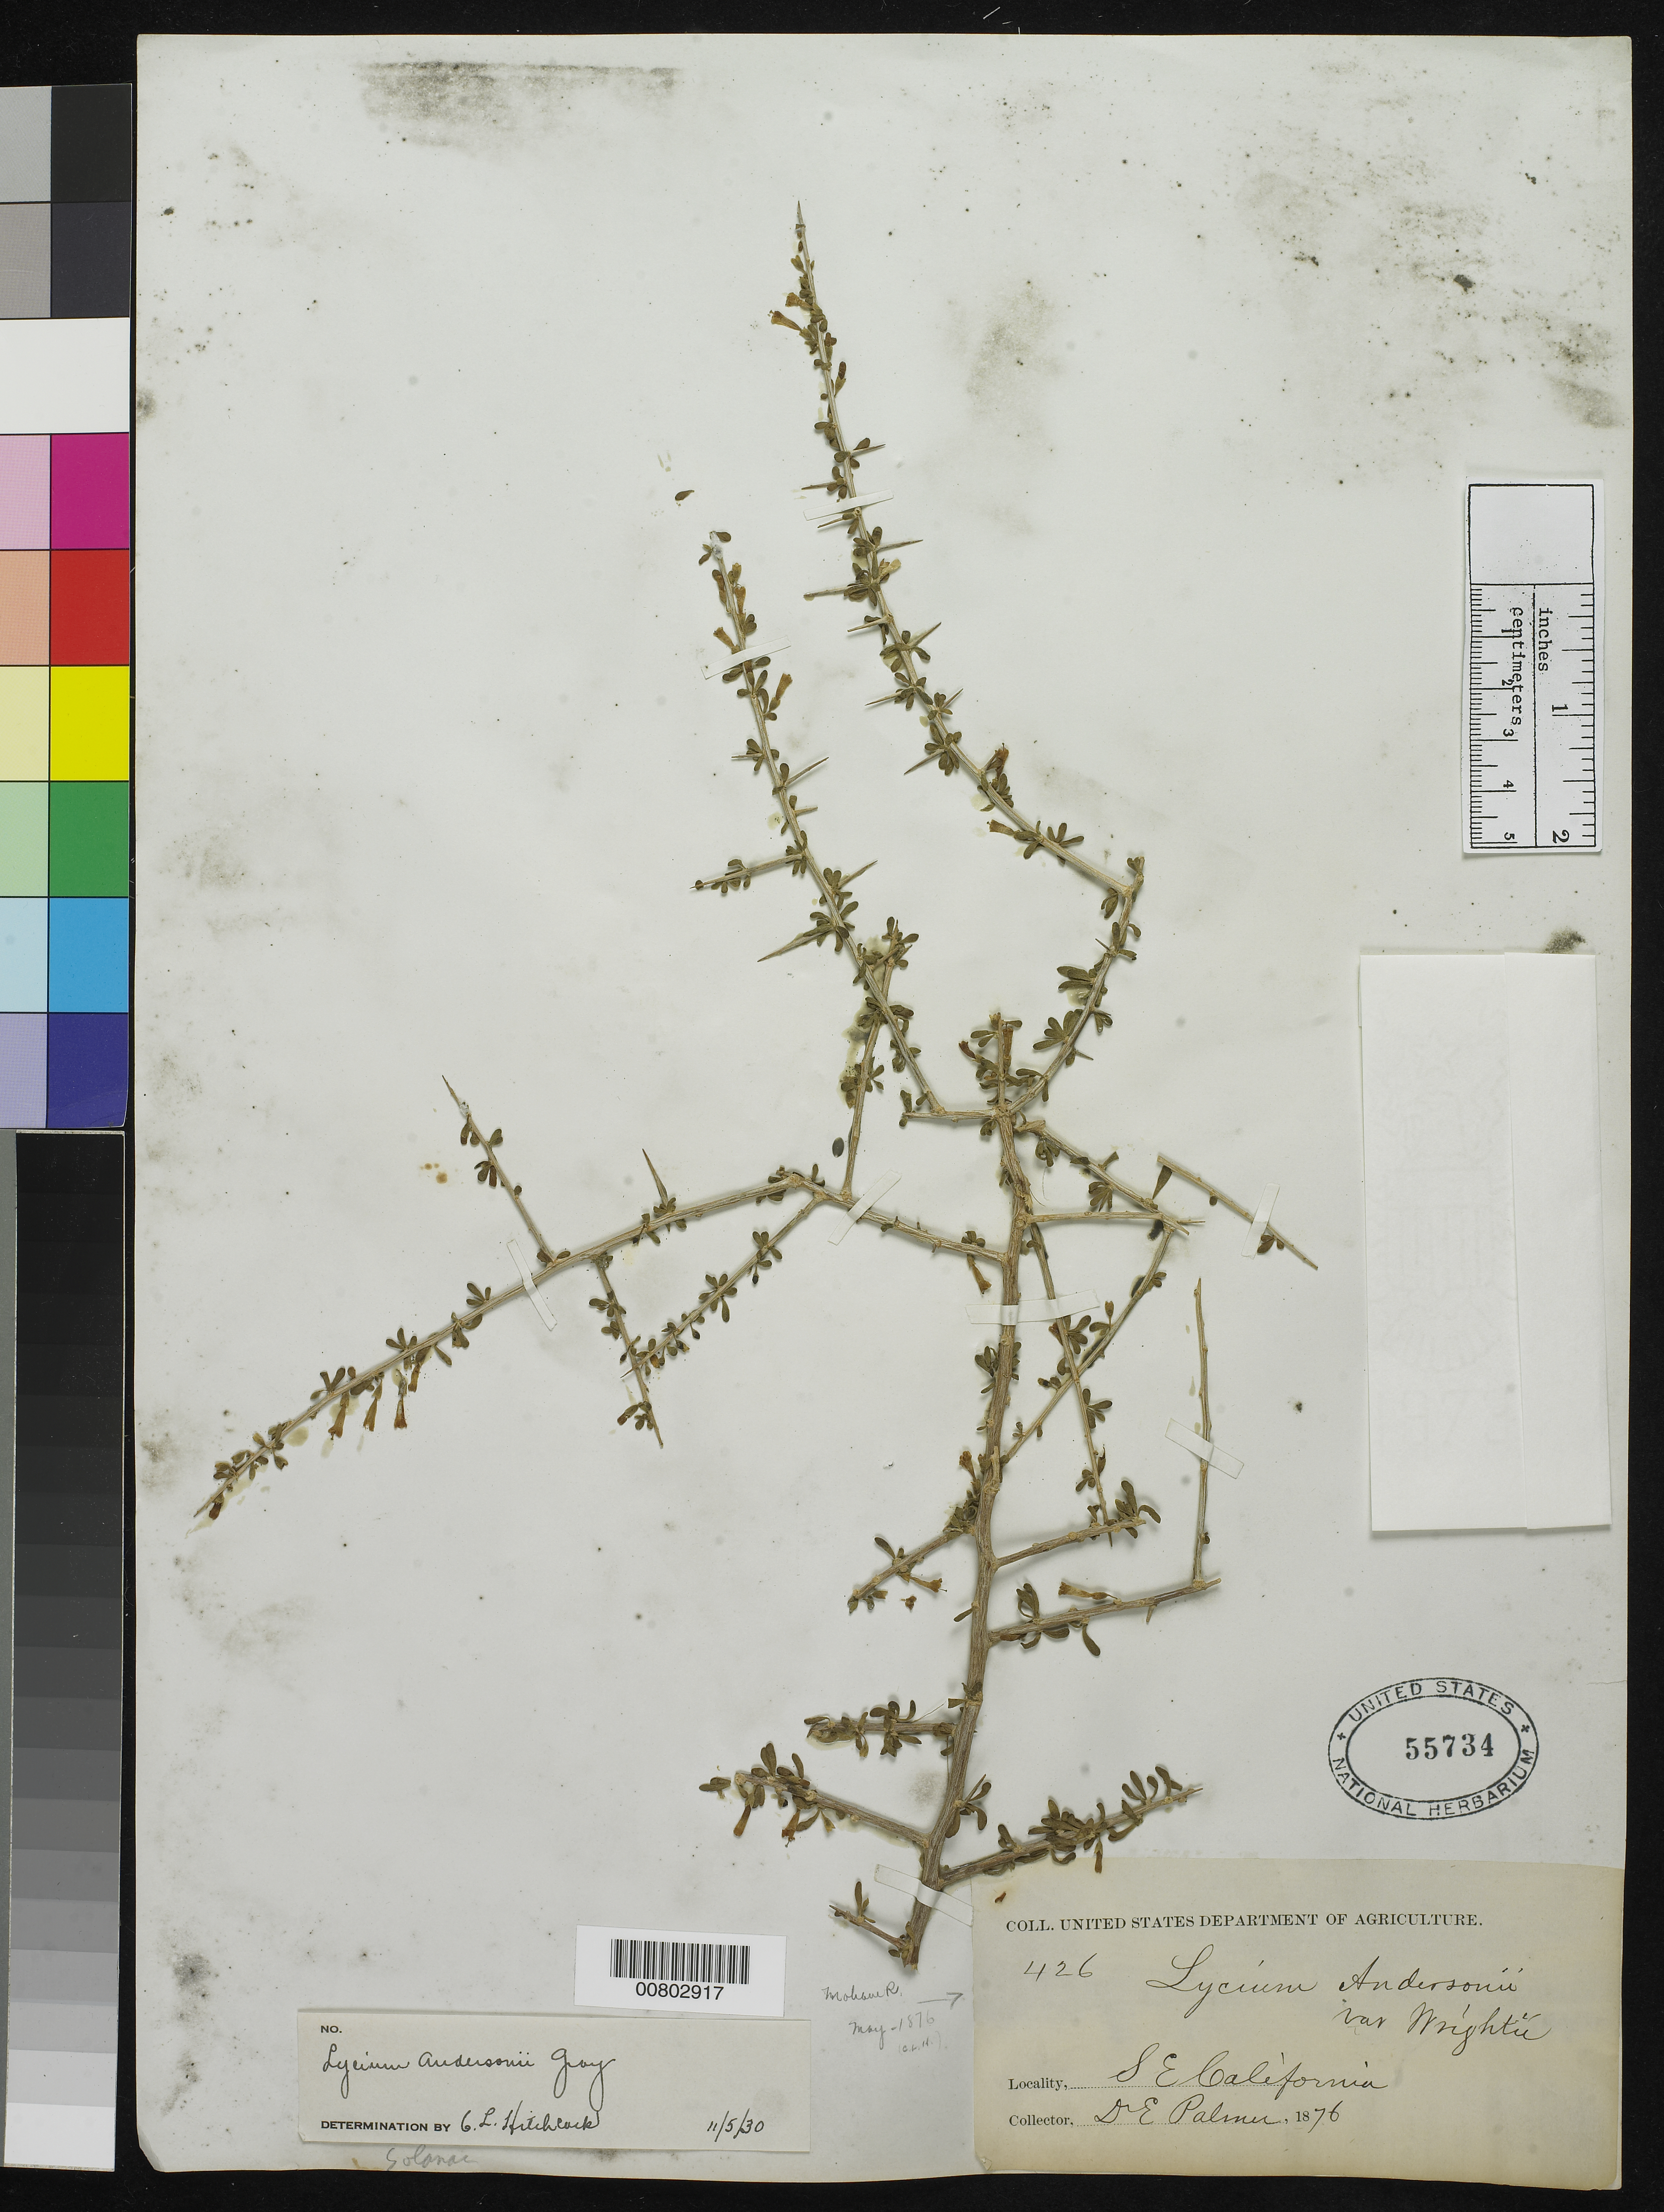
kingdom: Plantae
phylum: Tracheophyta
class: Magnoliopsida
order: Solanales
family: Solanaceae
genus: Lycium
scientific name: Lycium andersonii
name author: A. Gray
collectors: E. Palmer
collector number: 426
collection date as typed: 1876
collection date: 1876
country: United States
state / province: California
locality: SE California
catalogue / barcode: US 55734